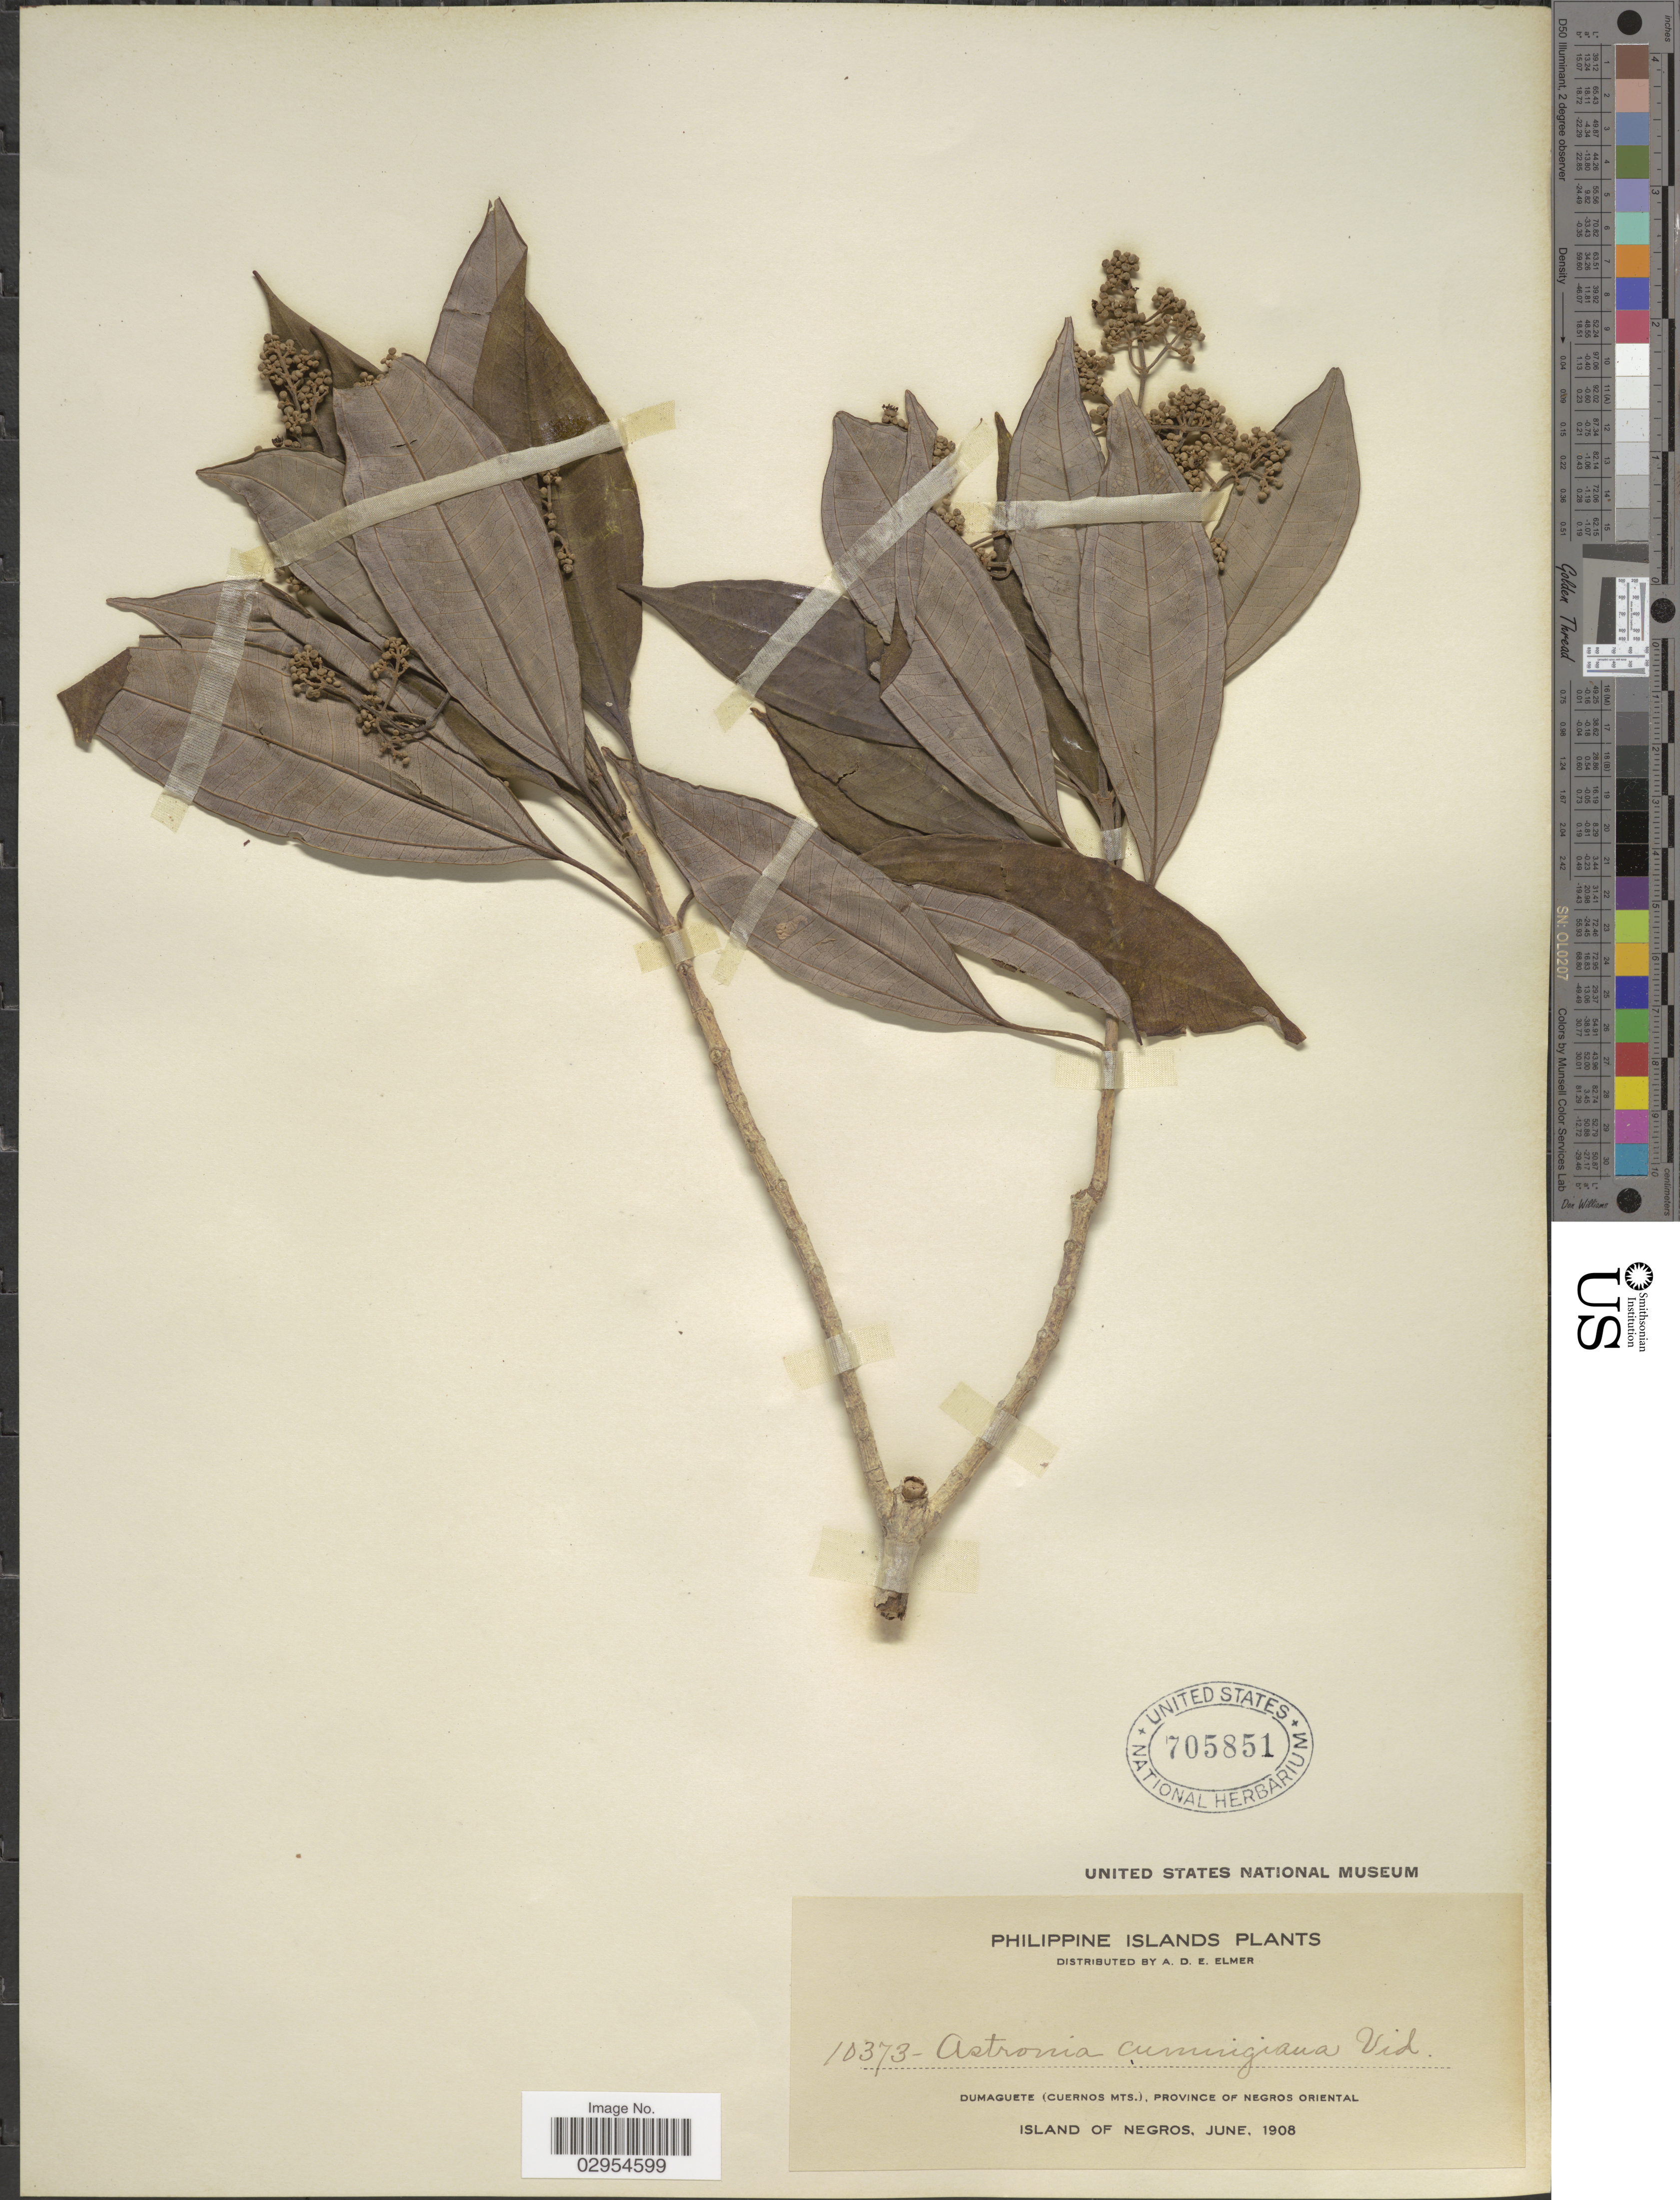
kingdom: Plantae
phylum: Tracheophyta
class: Magnoliopsida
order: Myrtales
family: Melastomataceae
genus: Astronia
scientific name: Astronia cumingiana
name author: S. Vidal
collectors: A. D. E. Elmer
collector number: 10373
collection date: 1908-06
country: Philippines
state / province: Central Visayas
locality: Dumaguete (Cuernos Mts.), Province of Negros Oriental. Island of Negros.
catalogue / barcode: US 705851